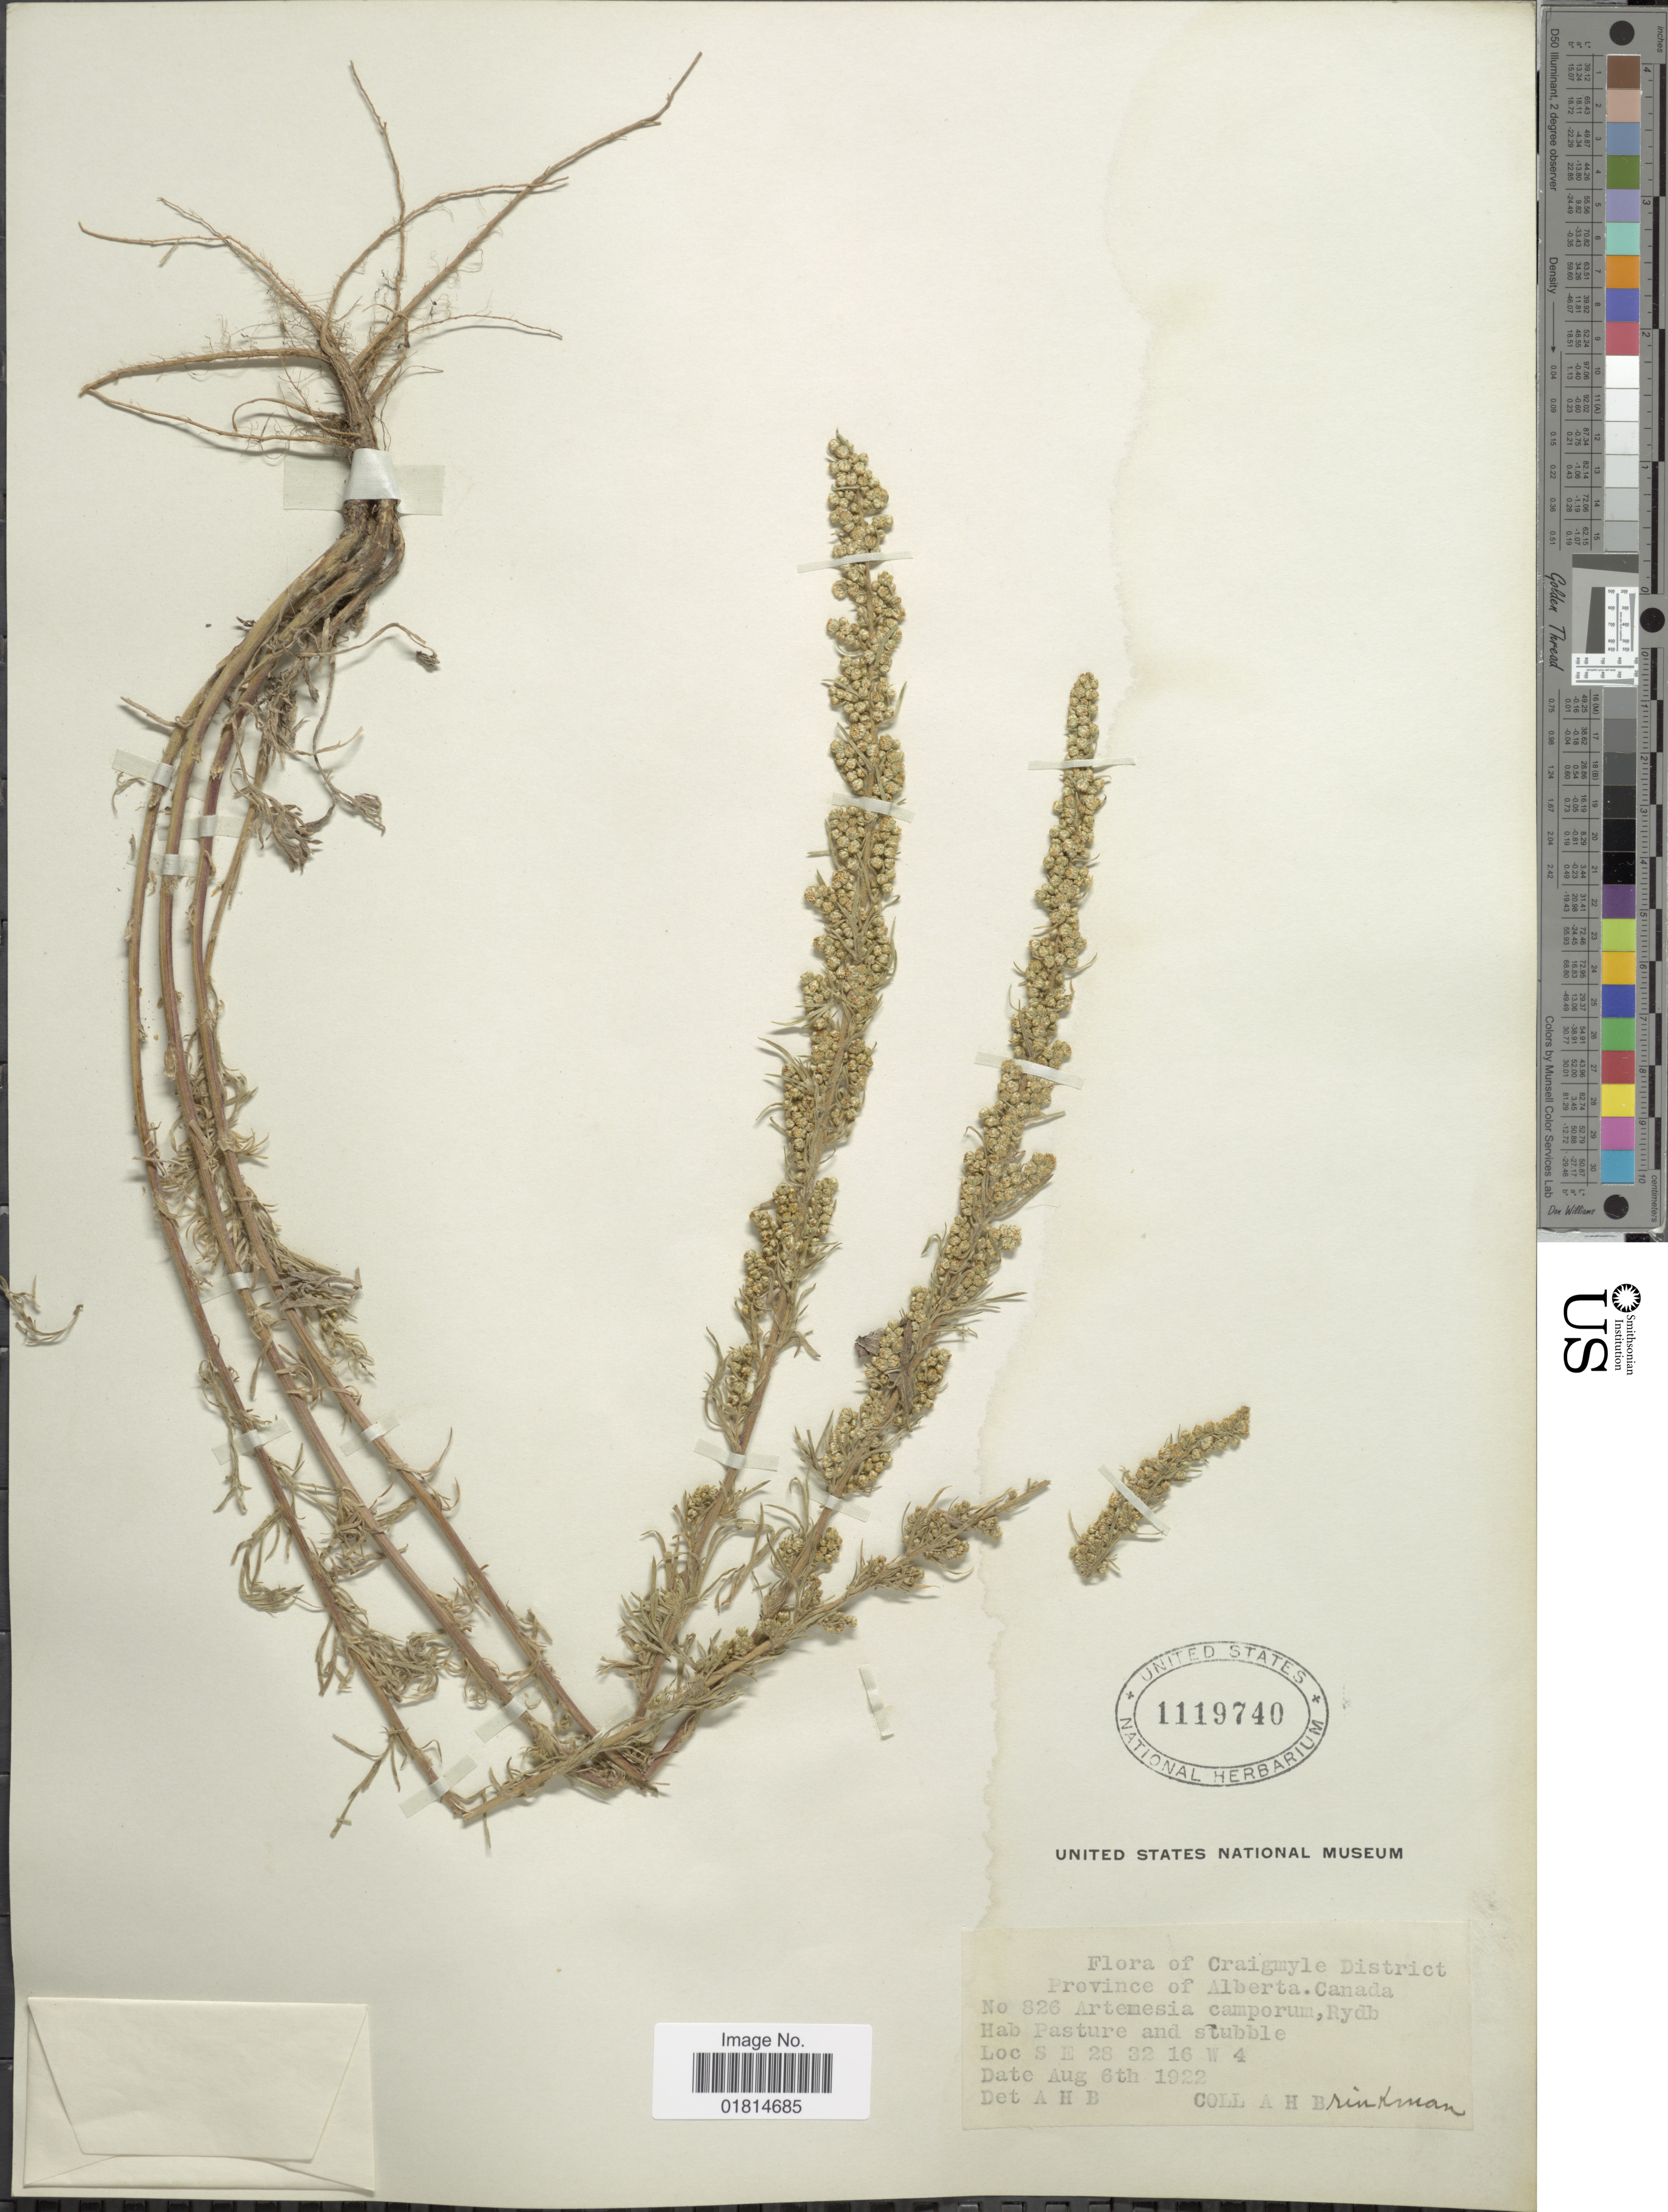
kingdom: Plantae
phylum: Tracheophyta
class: Magnoliopsida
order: Asterales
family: Asteraceae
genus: Artemisia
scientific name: Artemisia camporum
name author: Rydb.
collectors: A. Brinkman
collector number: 826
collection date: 1922-08-06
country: Canada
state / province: Alberta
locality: Craigmyle District. Province of Alberta, Canada. S E 2S 32 16 W 4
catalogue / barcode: US 1119740